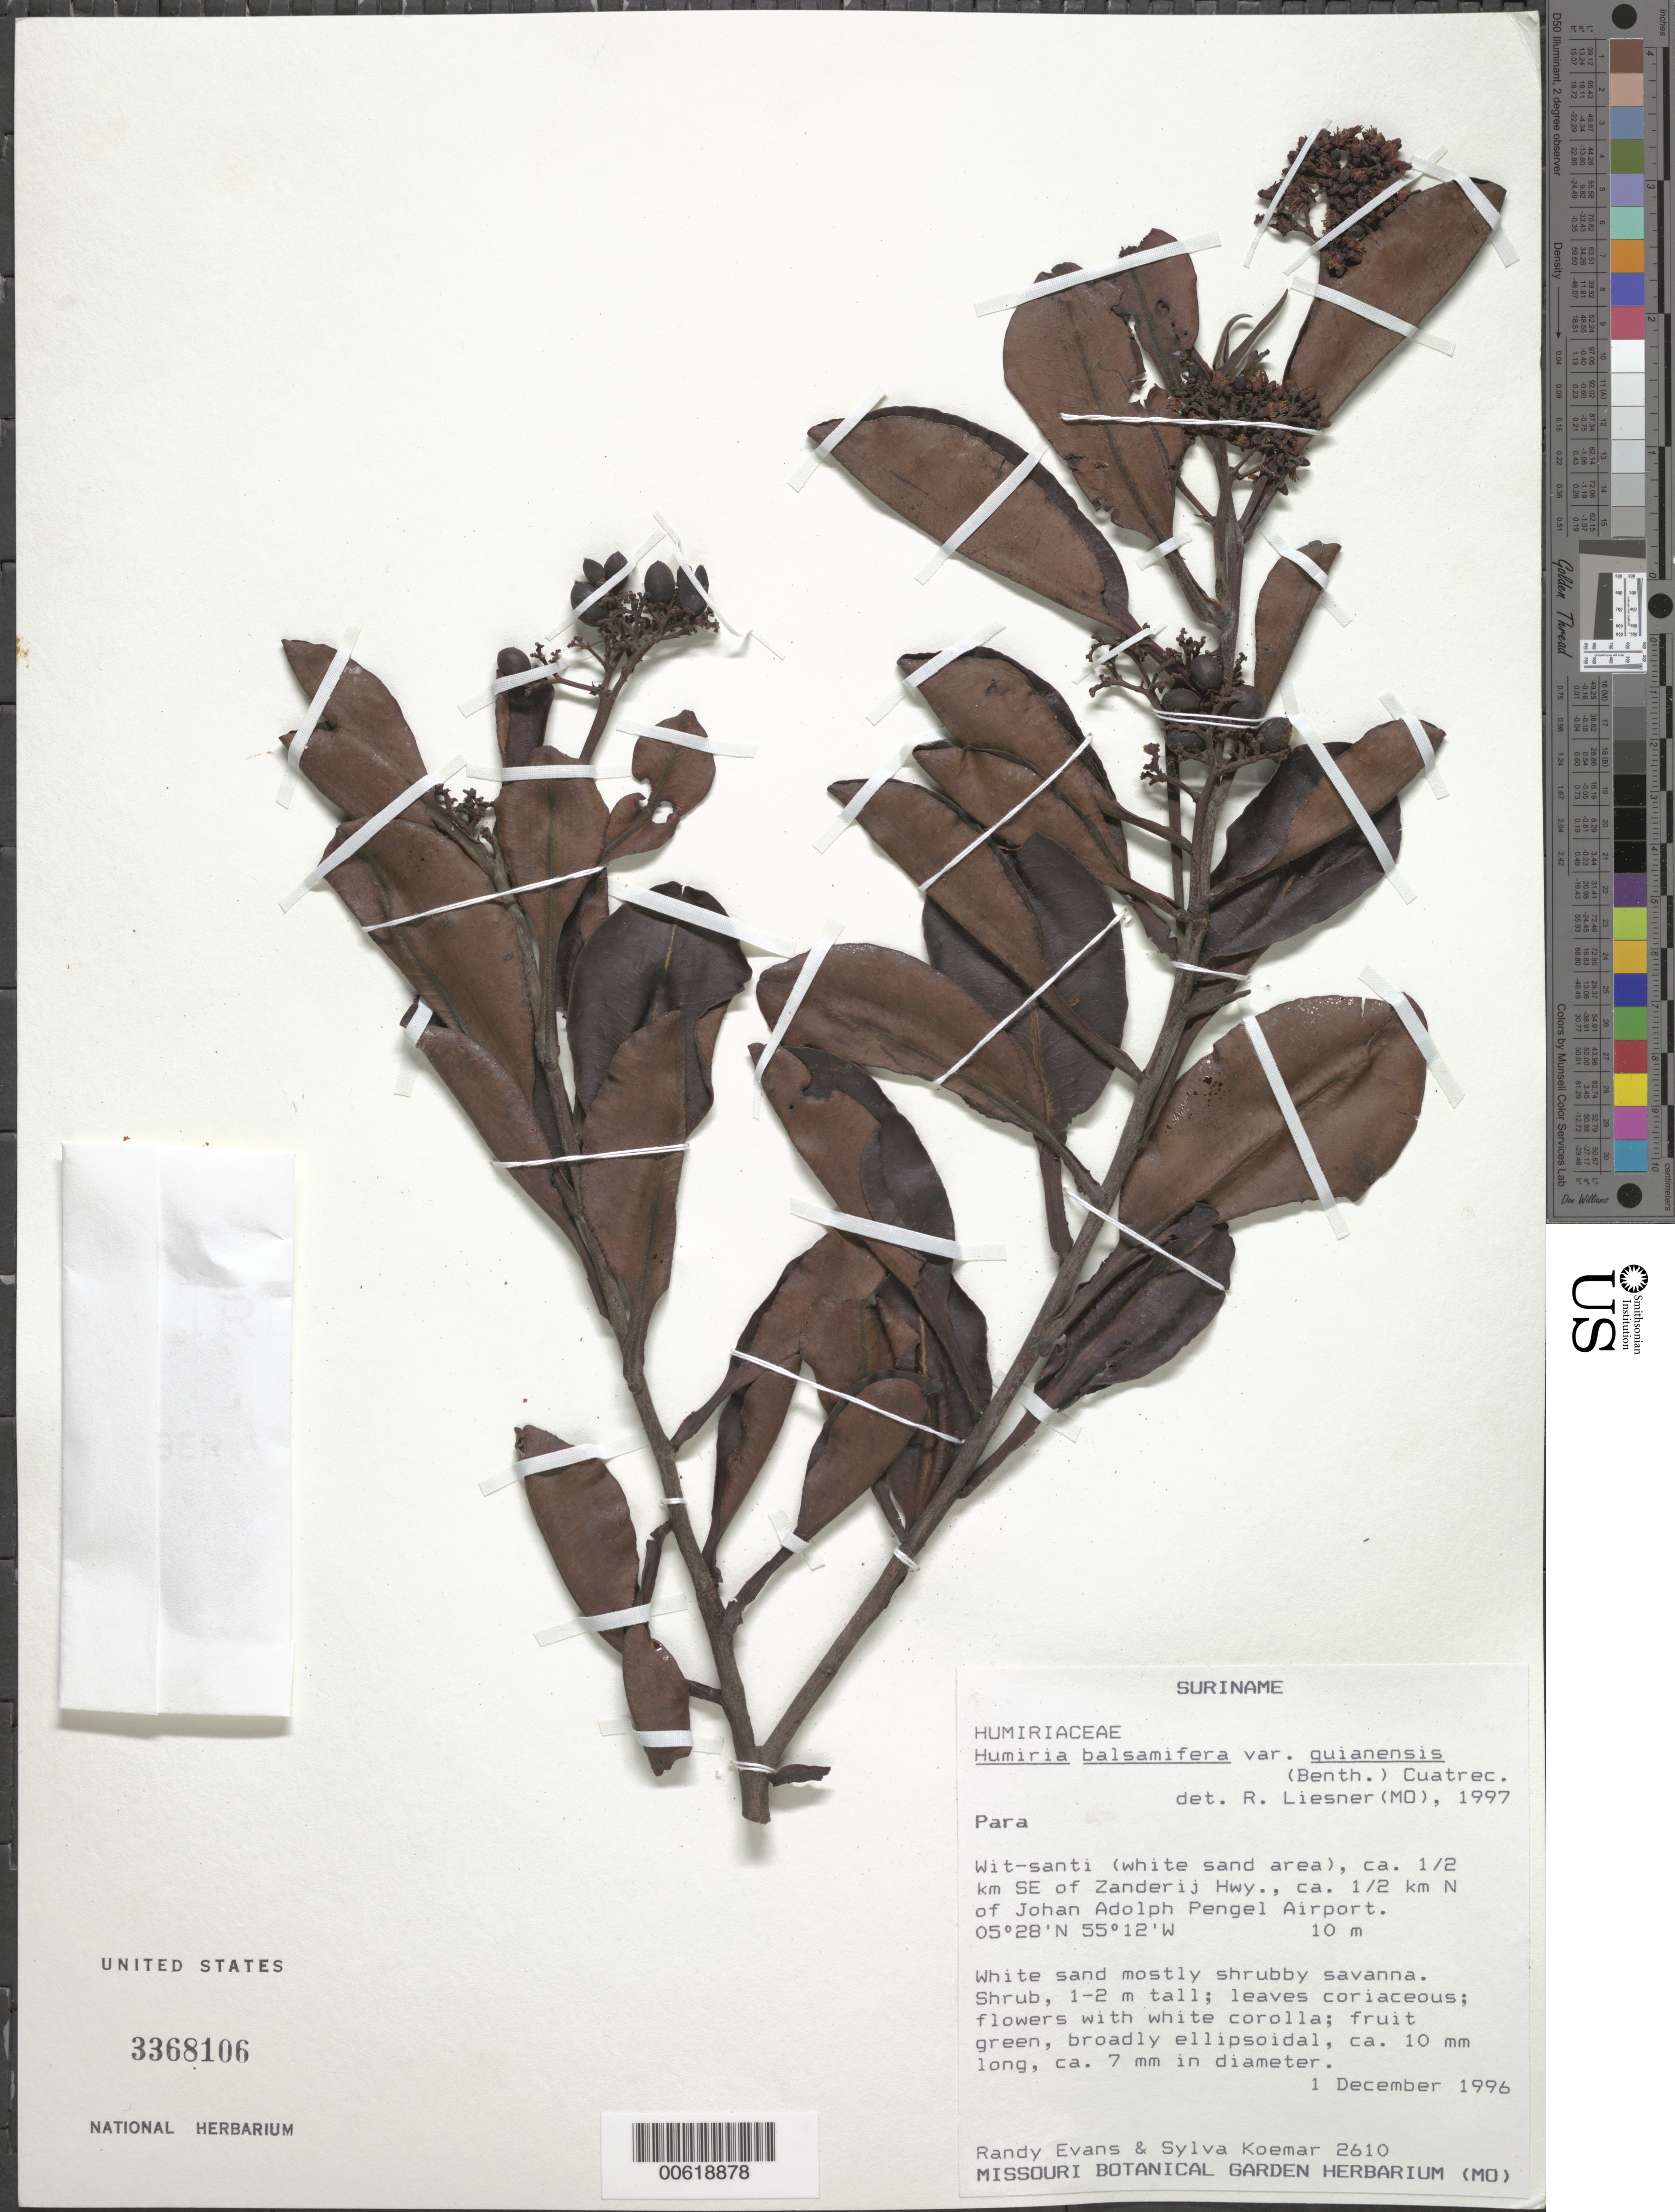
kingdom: Plantae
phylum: Tracheophyta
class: Magnoliopsida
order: Malpighiales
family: Humiriaceae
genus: Humiria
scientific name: Humiria balsamifera var. guianensis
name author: (Benth.) Cuatrec.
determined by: Liesner, R. L.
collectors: R. Evans & S. Koemar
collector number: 2610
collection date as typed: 1-Dec-96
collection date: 1996-12-01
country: Suriname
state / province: Para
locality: Wit-santi, 0.5 km SE of Zanderij Hwy., 0.5 km N of Johan Adolph Pengel Airport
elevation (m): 10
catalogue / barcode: US 3368106